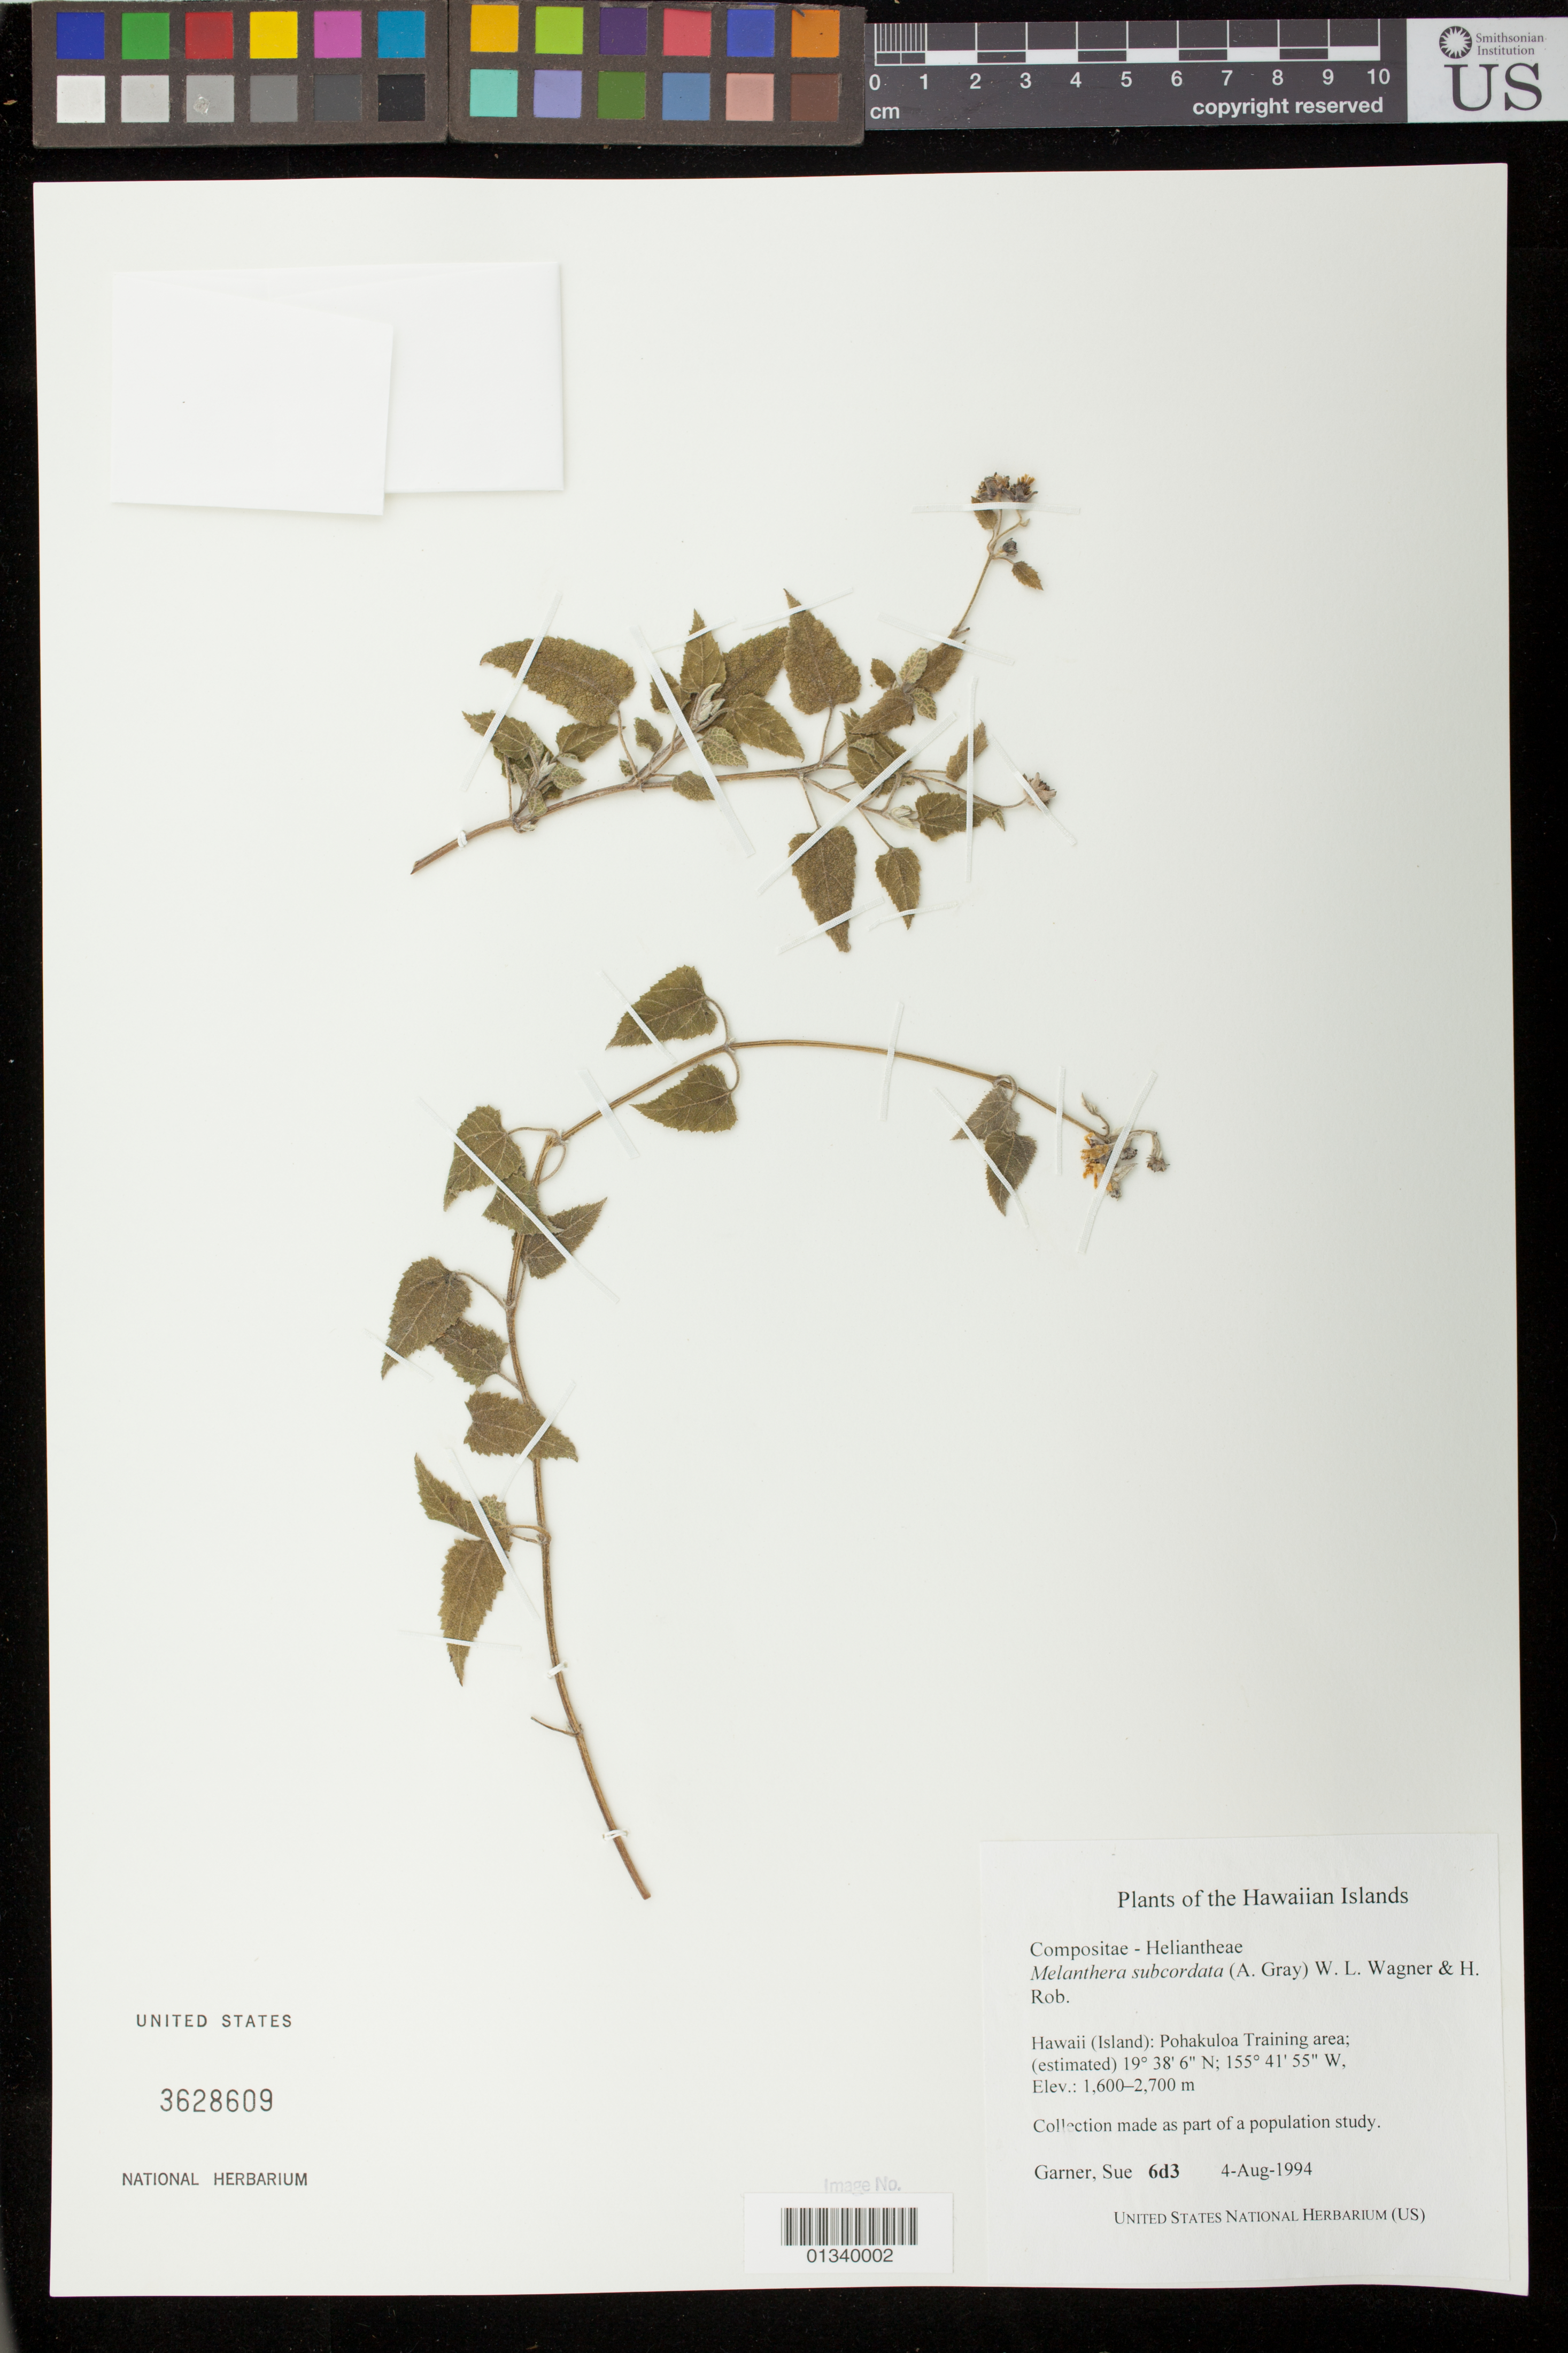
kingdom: Plantae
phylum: Tracheophyta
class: Magnoliopsida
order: Asterales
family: Asteraceae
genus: Wollastonia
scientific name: Wollastonia subcordata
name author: (A. Gray) Orchard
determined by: Wagner, W. L., (BOT), Smithsonian Institution - National Museum of Natural History (UNITED STATES)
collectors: S. Garner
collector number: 6d3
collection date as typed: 4 August 1994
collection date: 1994-08-04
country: United States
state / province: Hawaii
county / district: Hawaii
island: Hawaii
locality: Pohakuloa Training area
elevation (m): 1600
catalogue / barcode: US 3628609